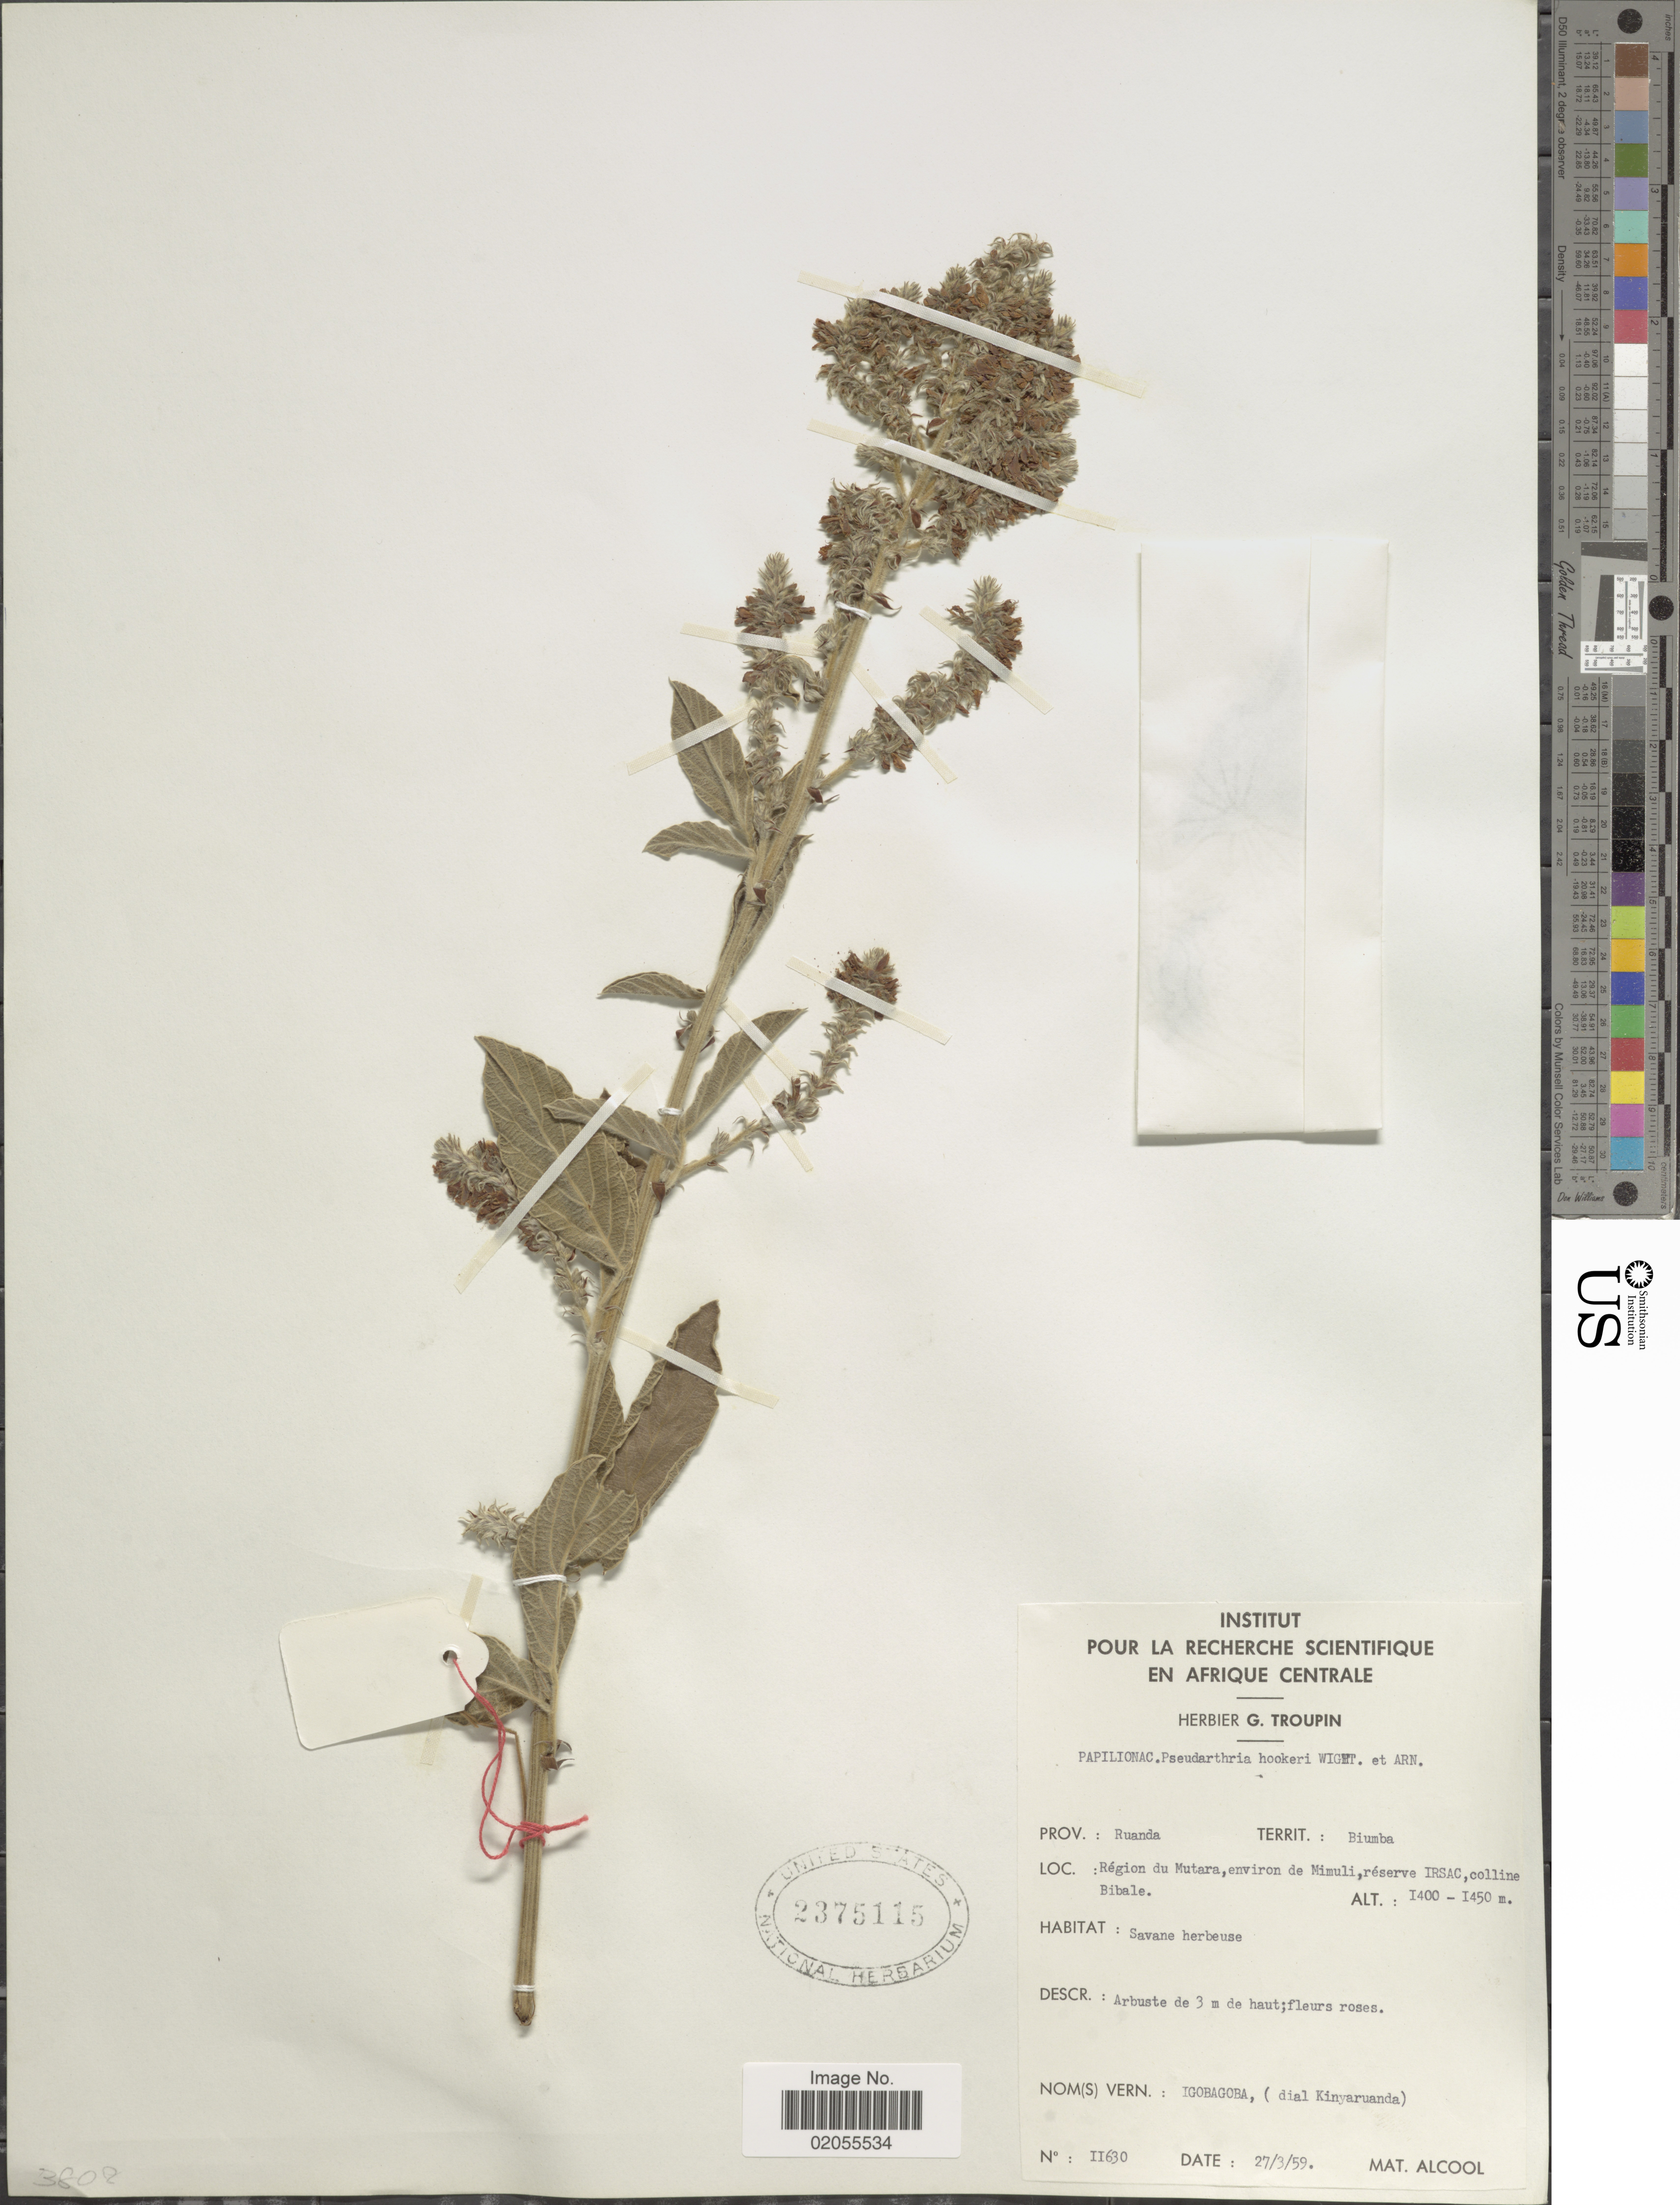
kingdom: Plantae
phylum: Tracheophyta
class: Magnoliopsida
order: Fabales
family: Fabaceae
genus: Pseudarthria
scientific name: Pseudarthria hookeri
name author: Wight & Arn.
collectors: M. Alcool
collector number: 11630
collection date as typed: Transcribed d/m/y: 27/3/59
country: Rwanda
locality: Biumba, Region du Mutara, environ de Mimuli, reserve IRSAC, colline Bibale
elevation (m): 1400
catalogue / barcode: US 2375115